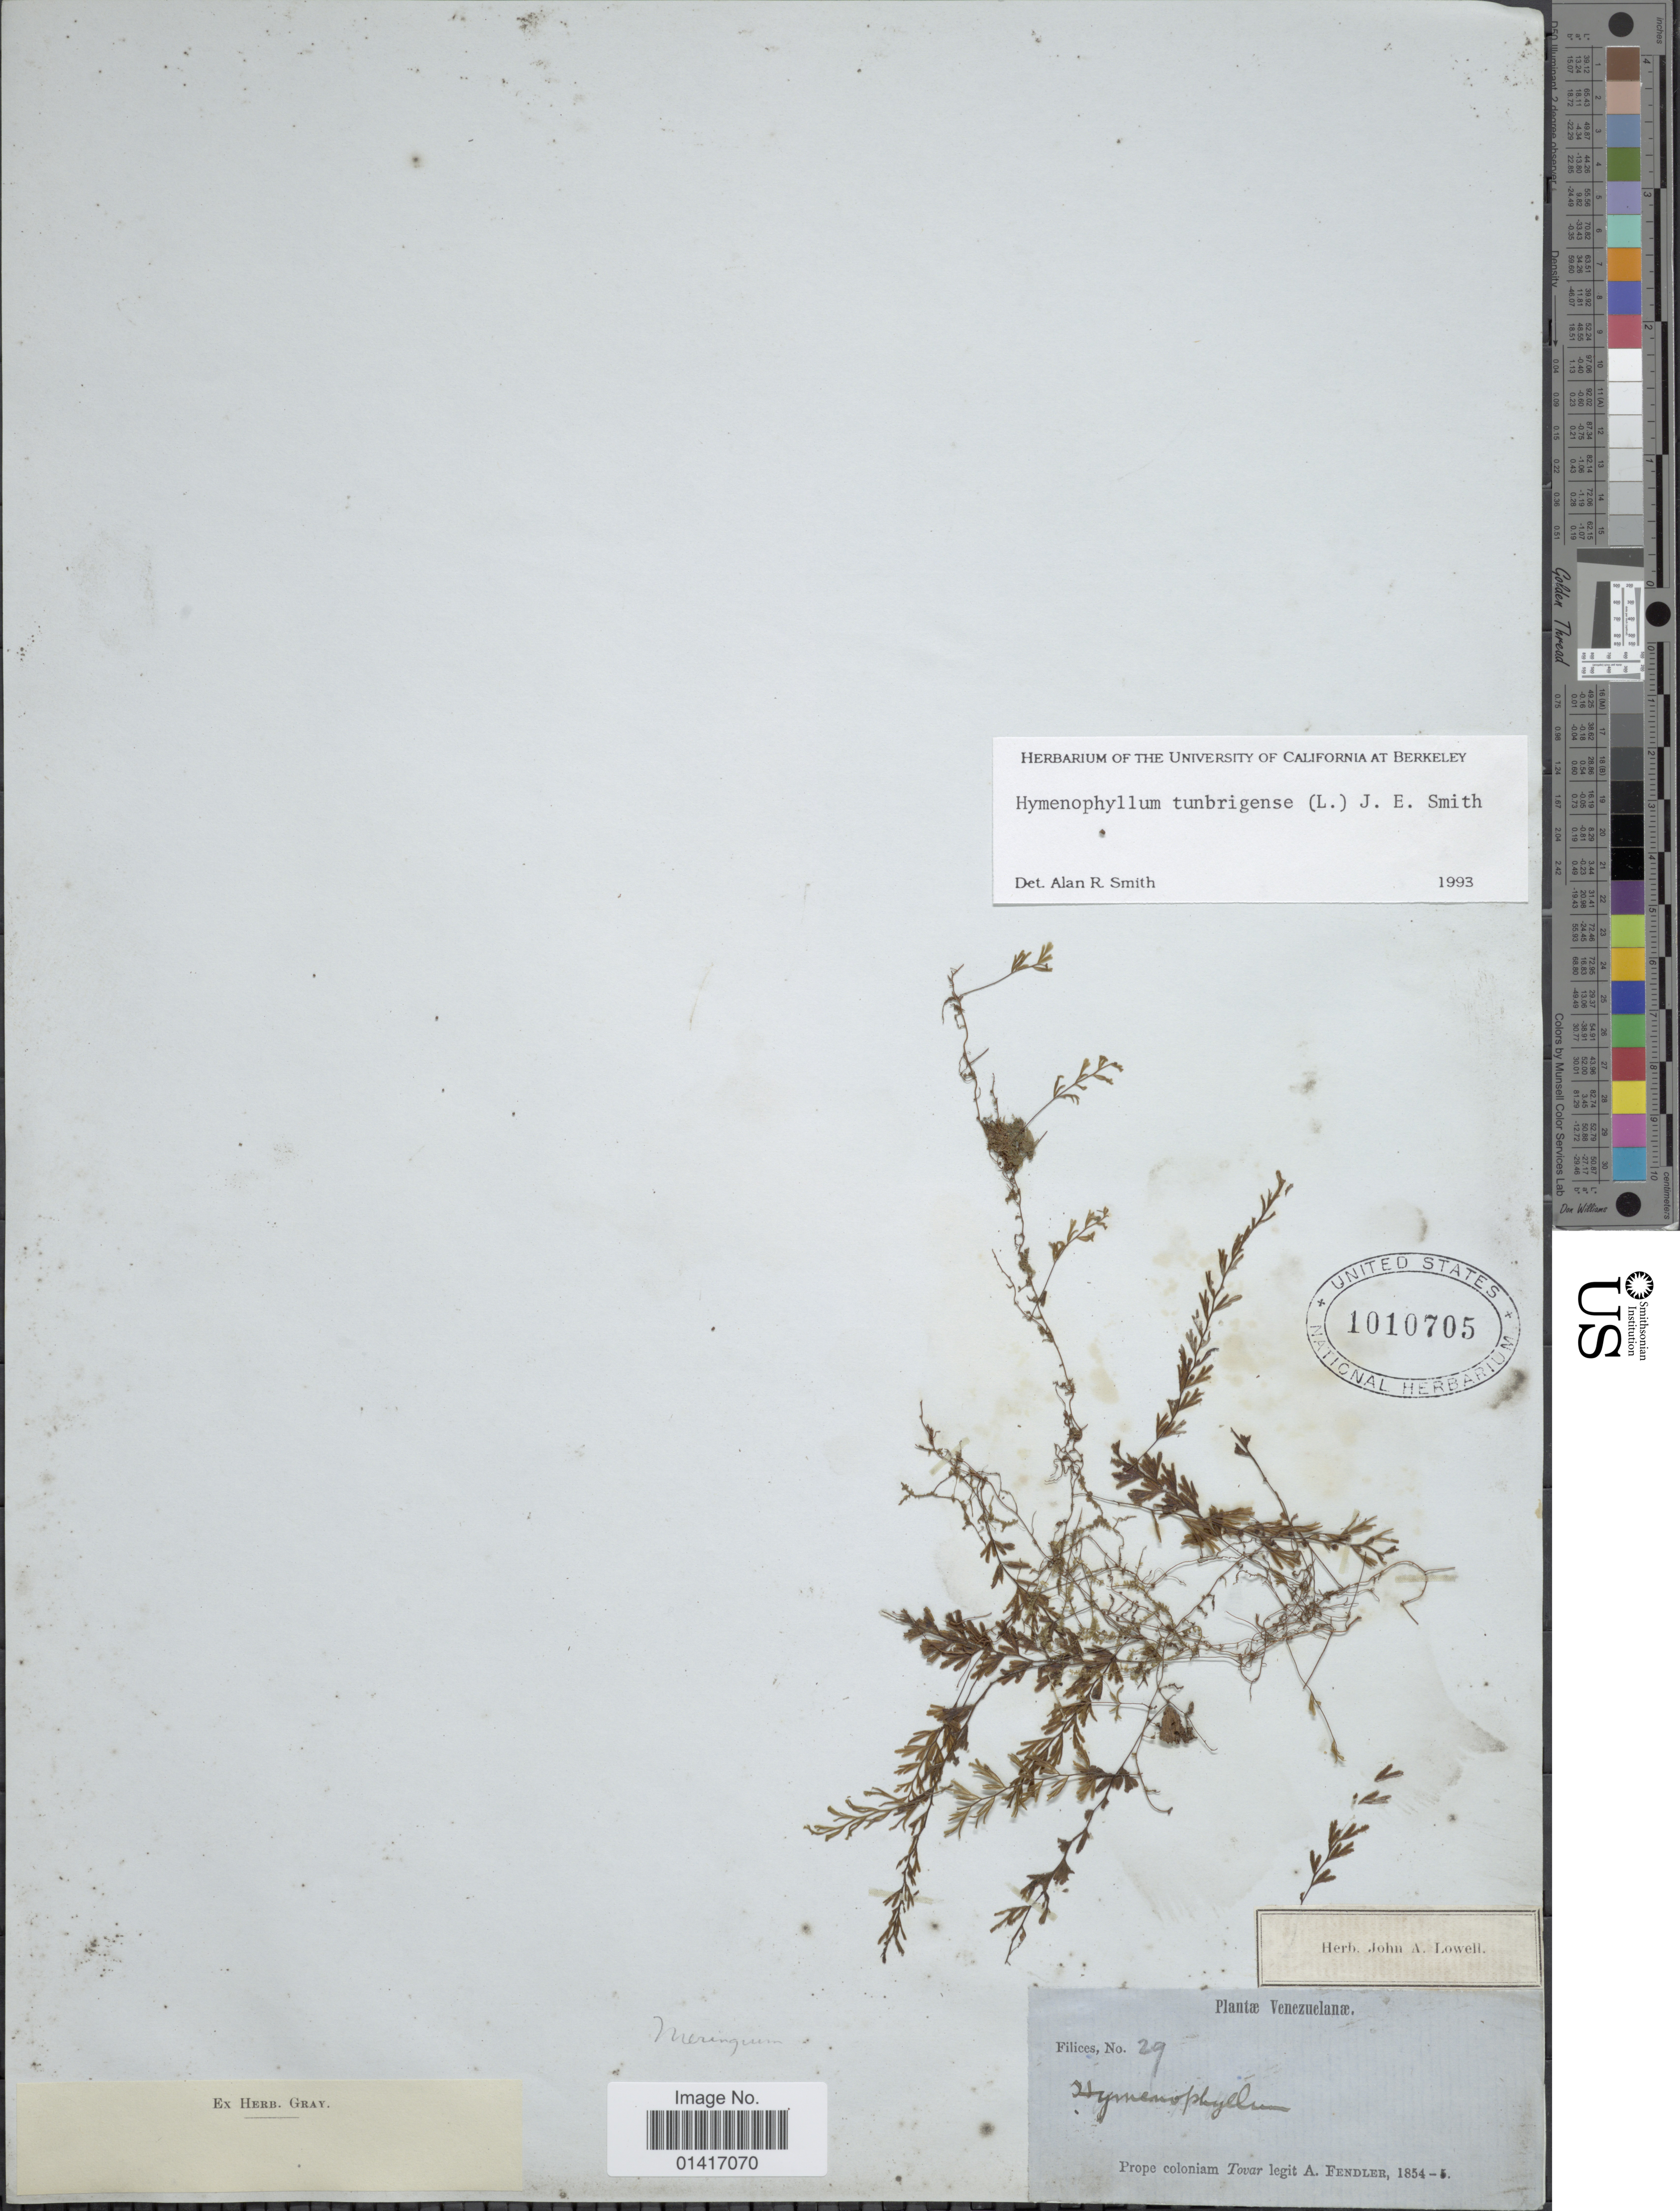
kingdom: Plantae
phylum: Tracheophyta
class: Polypodiopsida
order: Hymenophyllales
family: Hymenophyllaceae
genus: Hymenophyllum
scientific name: Hymenophyllum tunbrigense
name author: (L.) Small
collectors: A. Fendler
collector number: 29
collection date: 1854/1855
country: Venezuela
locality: Prope coloniam Tovar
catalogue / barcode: US 1010705